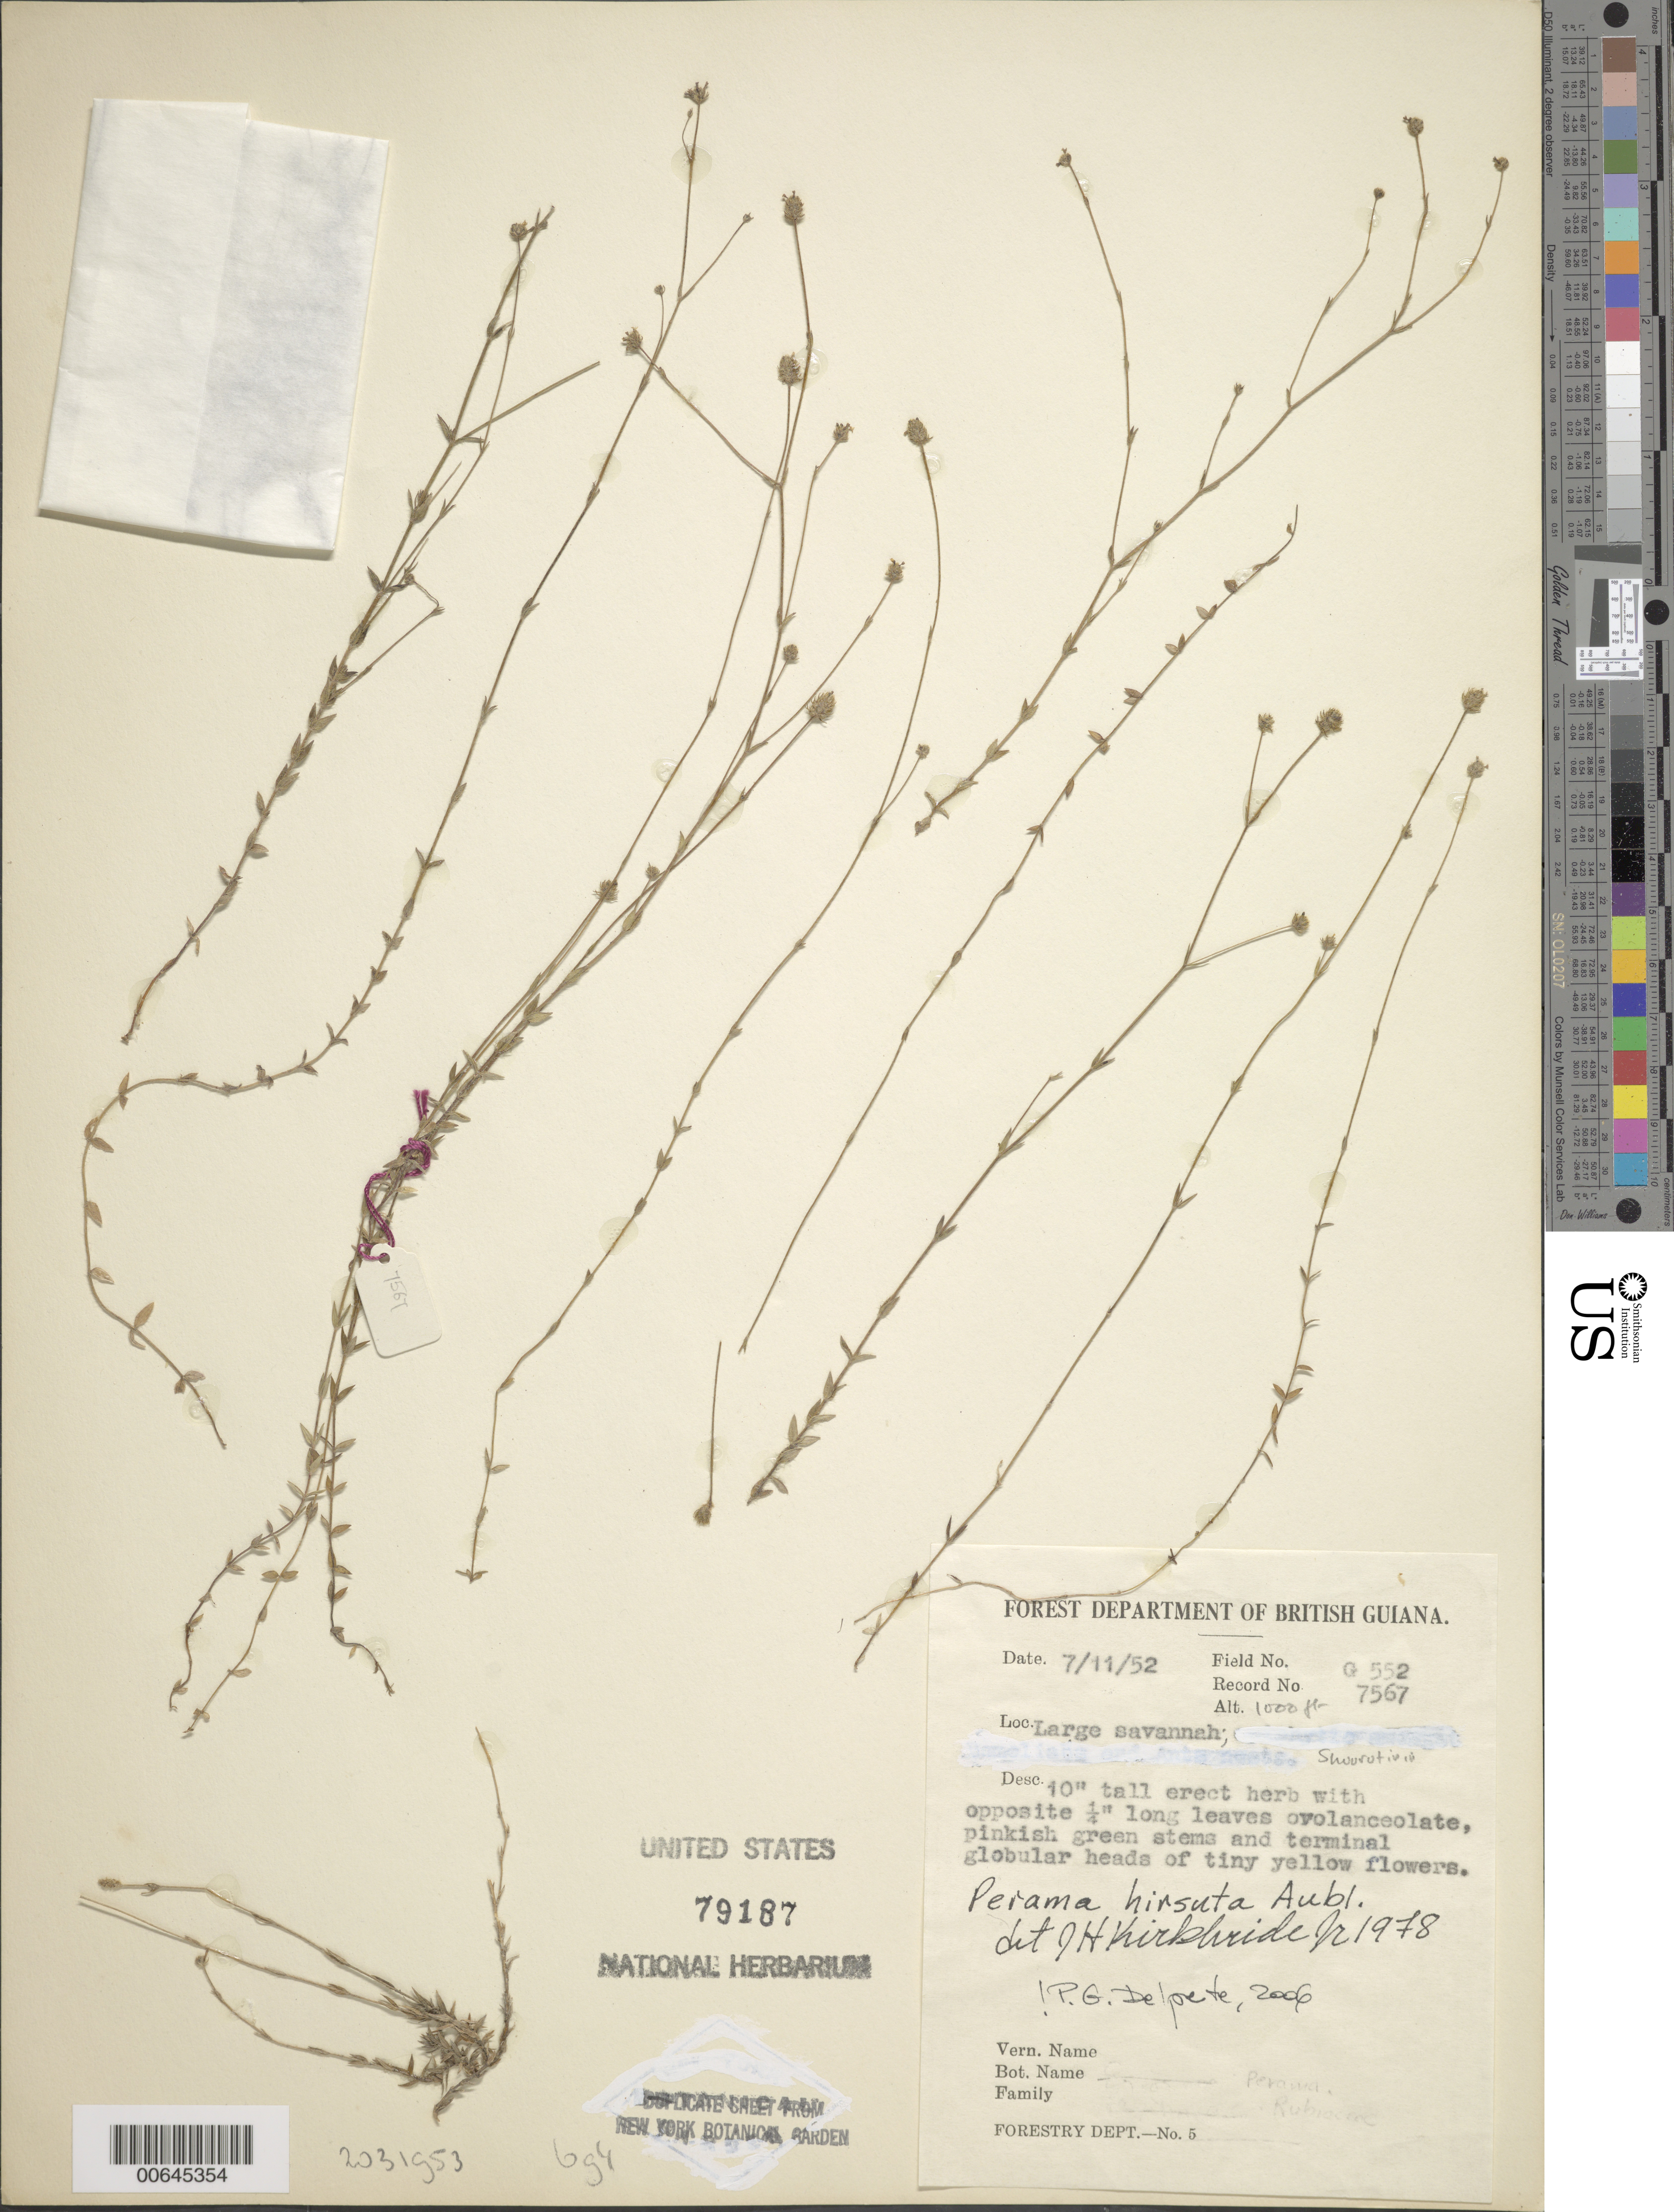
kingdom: Plantae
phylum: Tracheophyta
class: Magnoliopsida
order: Gentianales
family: Rubiaceae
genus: Perama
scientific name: Perama hirsuta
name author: Aubl.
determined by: Delprete, P. G., Herb. de Guyane Cay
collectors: Forest Dept. B. G. & British Guiana Forestry Dept.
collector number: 7567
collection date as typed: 7-Nov-52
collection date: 1952-11-07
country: Guyana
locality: Shuurutieir Camp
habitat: Savanna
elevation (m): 300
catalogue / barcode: US 79187